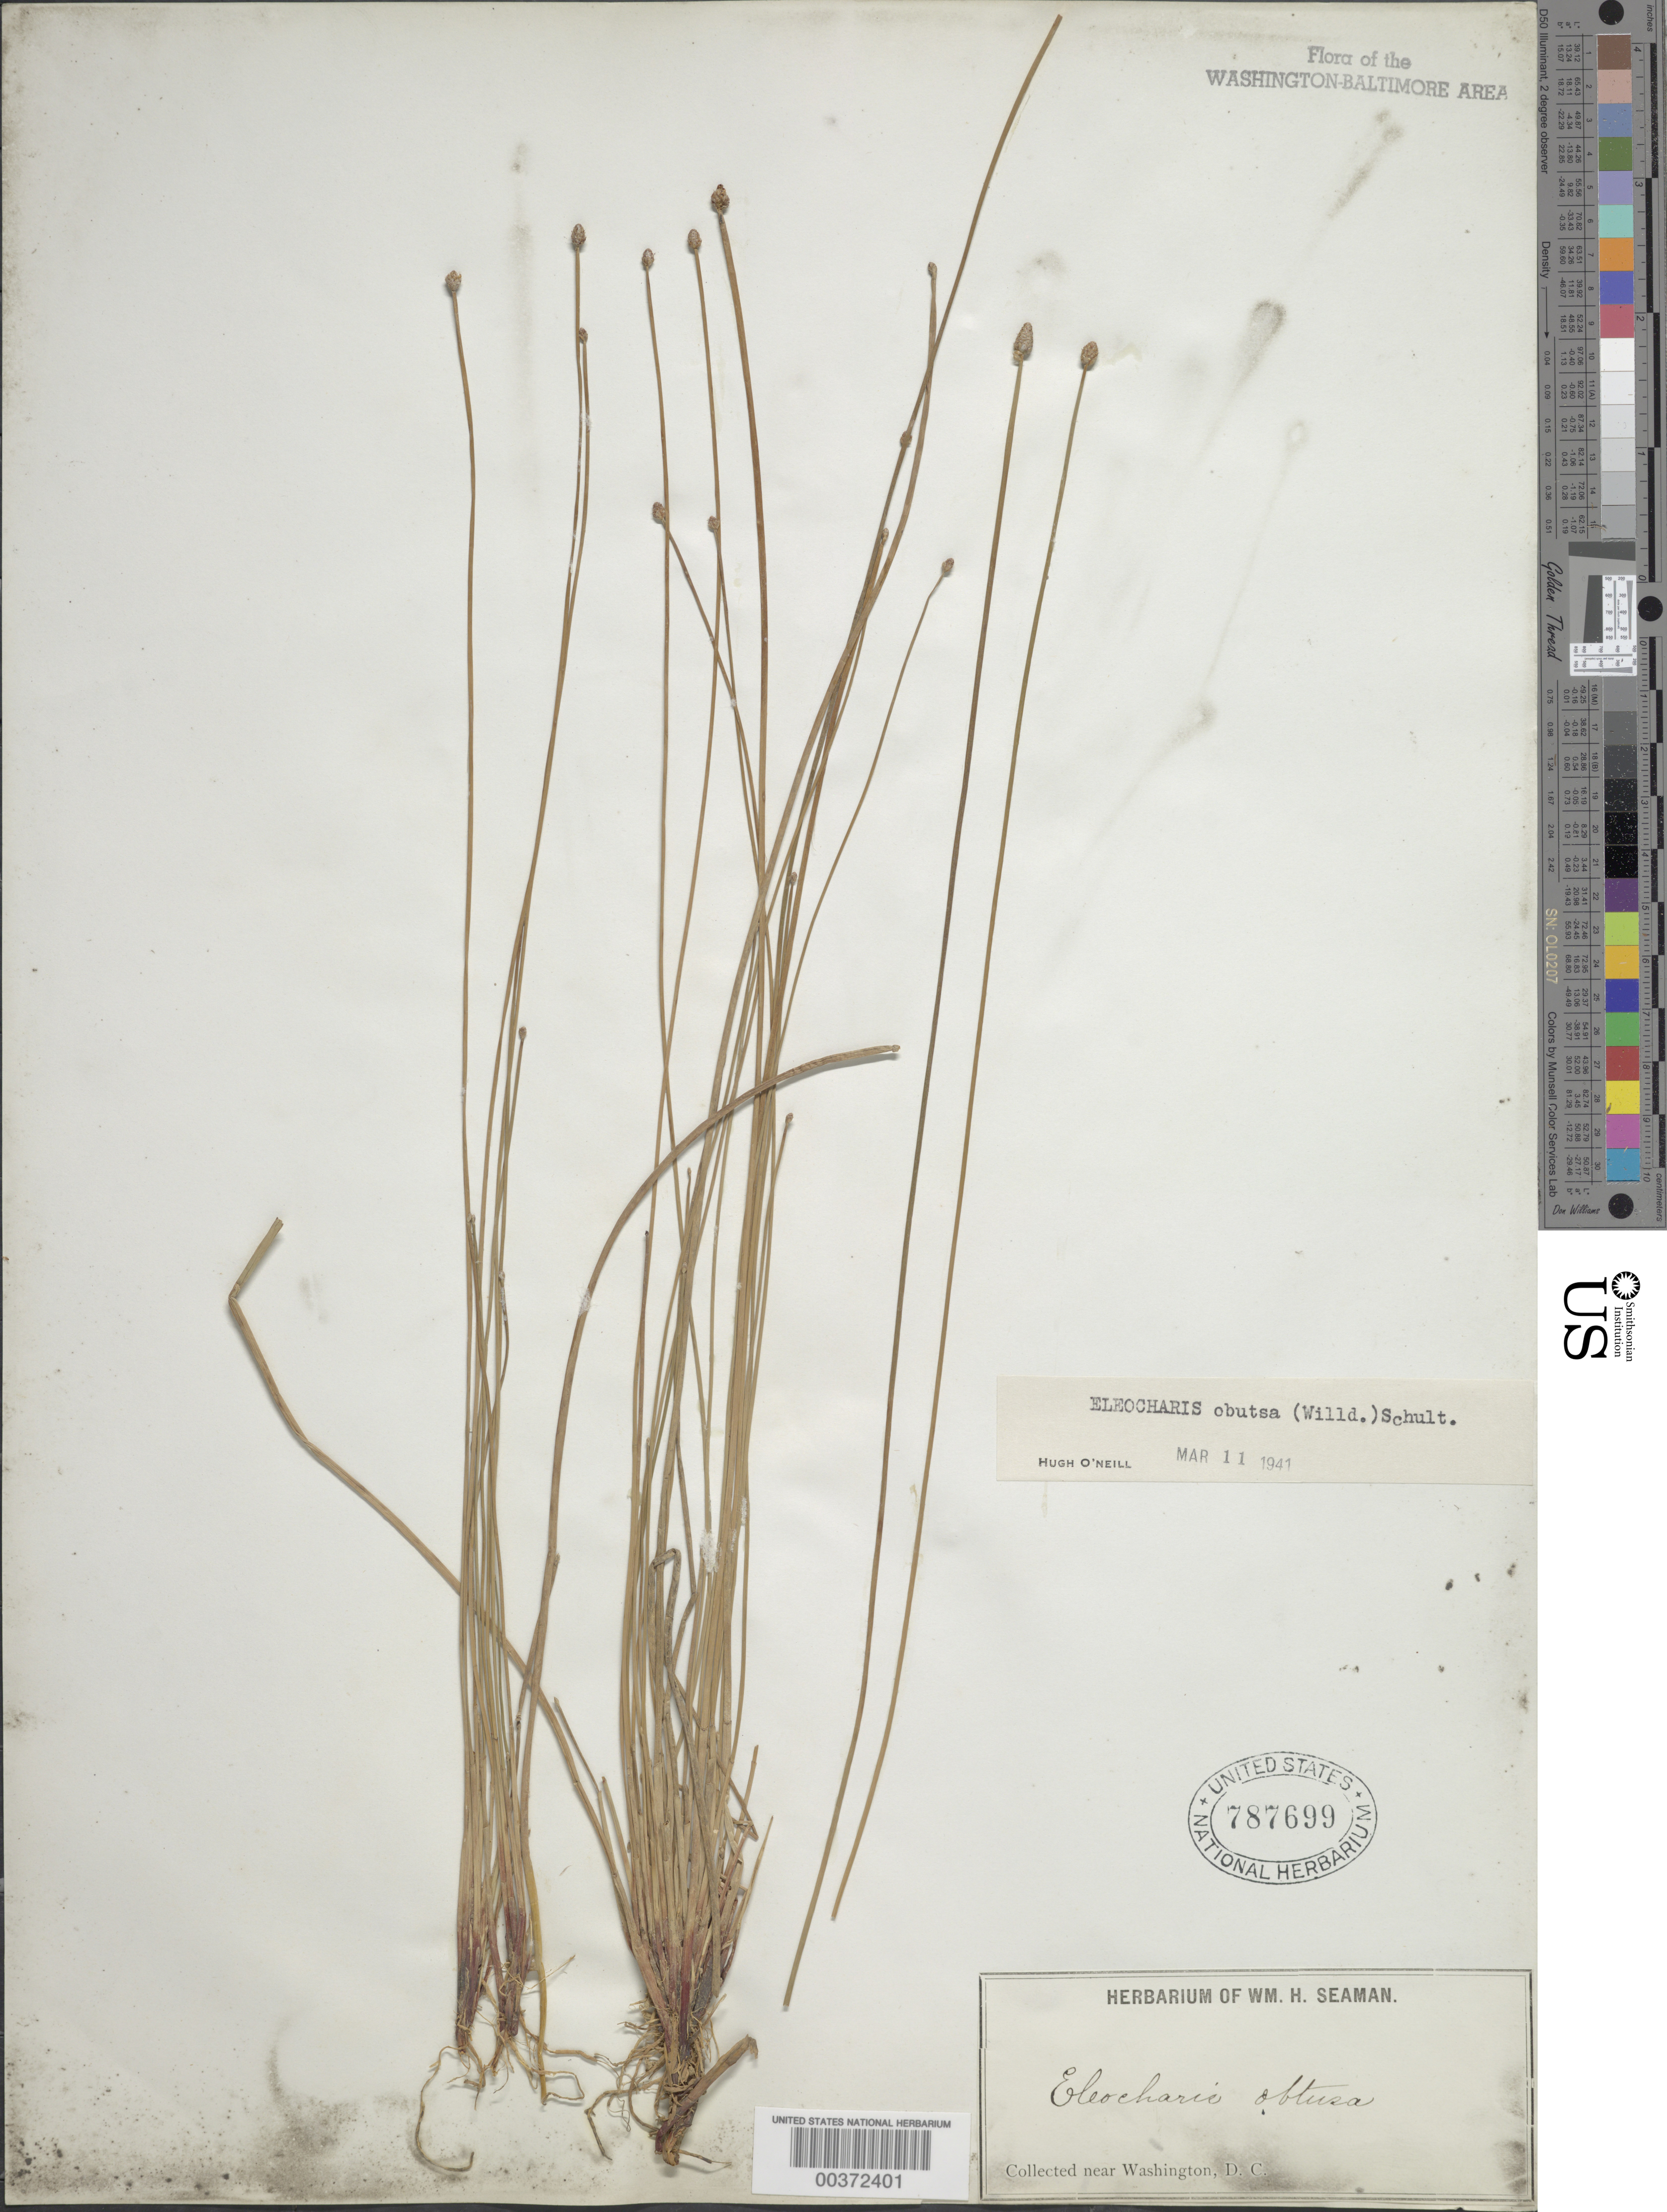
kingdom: Plantae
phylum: Tracheophyta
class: Liliopsida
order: Poales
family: Cyperaceae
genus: Eleocharis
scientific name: Eleocharis obtusa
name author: (Willd.) Schult.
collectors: W. Seaman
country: United States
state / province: District of Columbia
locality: Washington DC Area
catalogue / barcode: US 787699